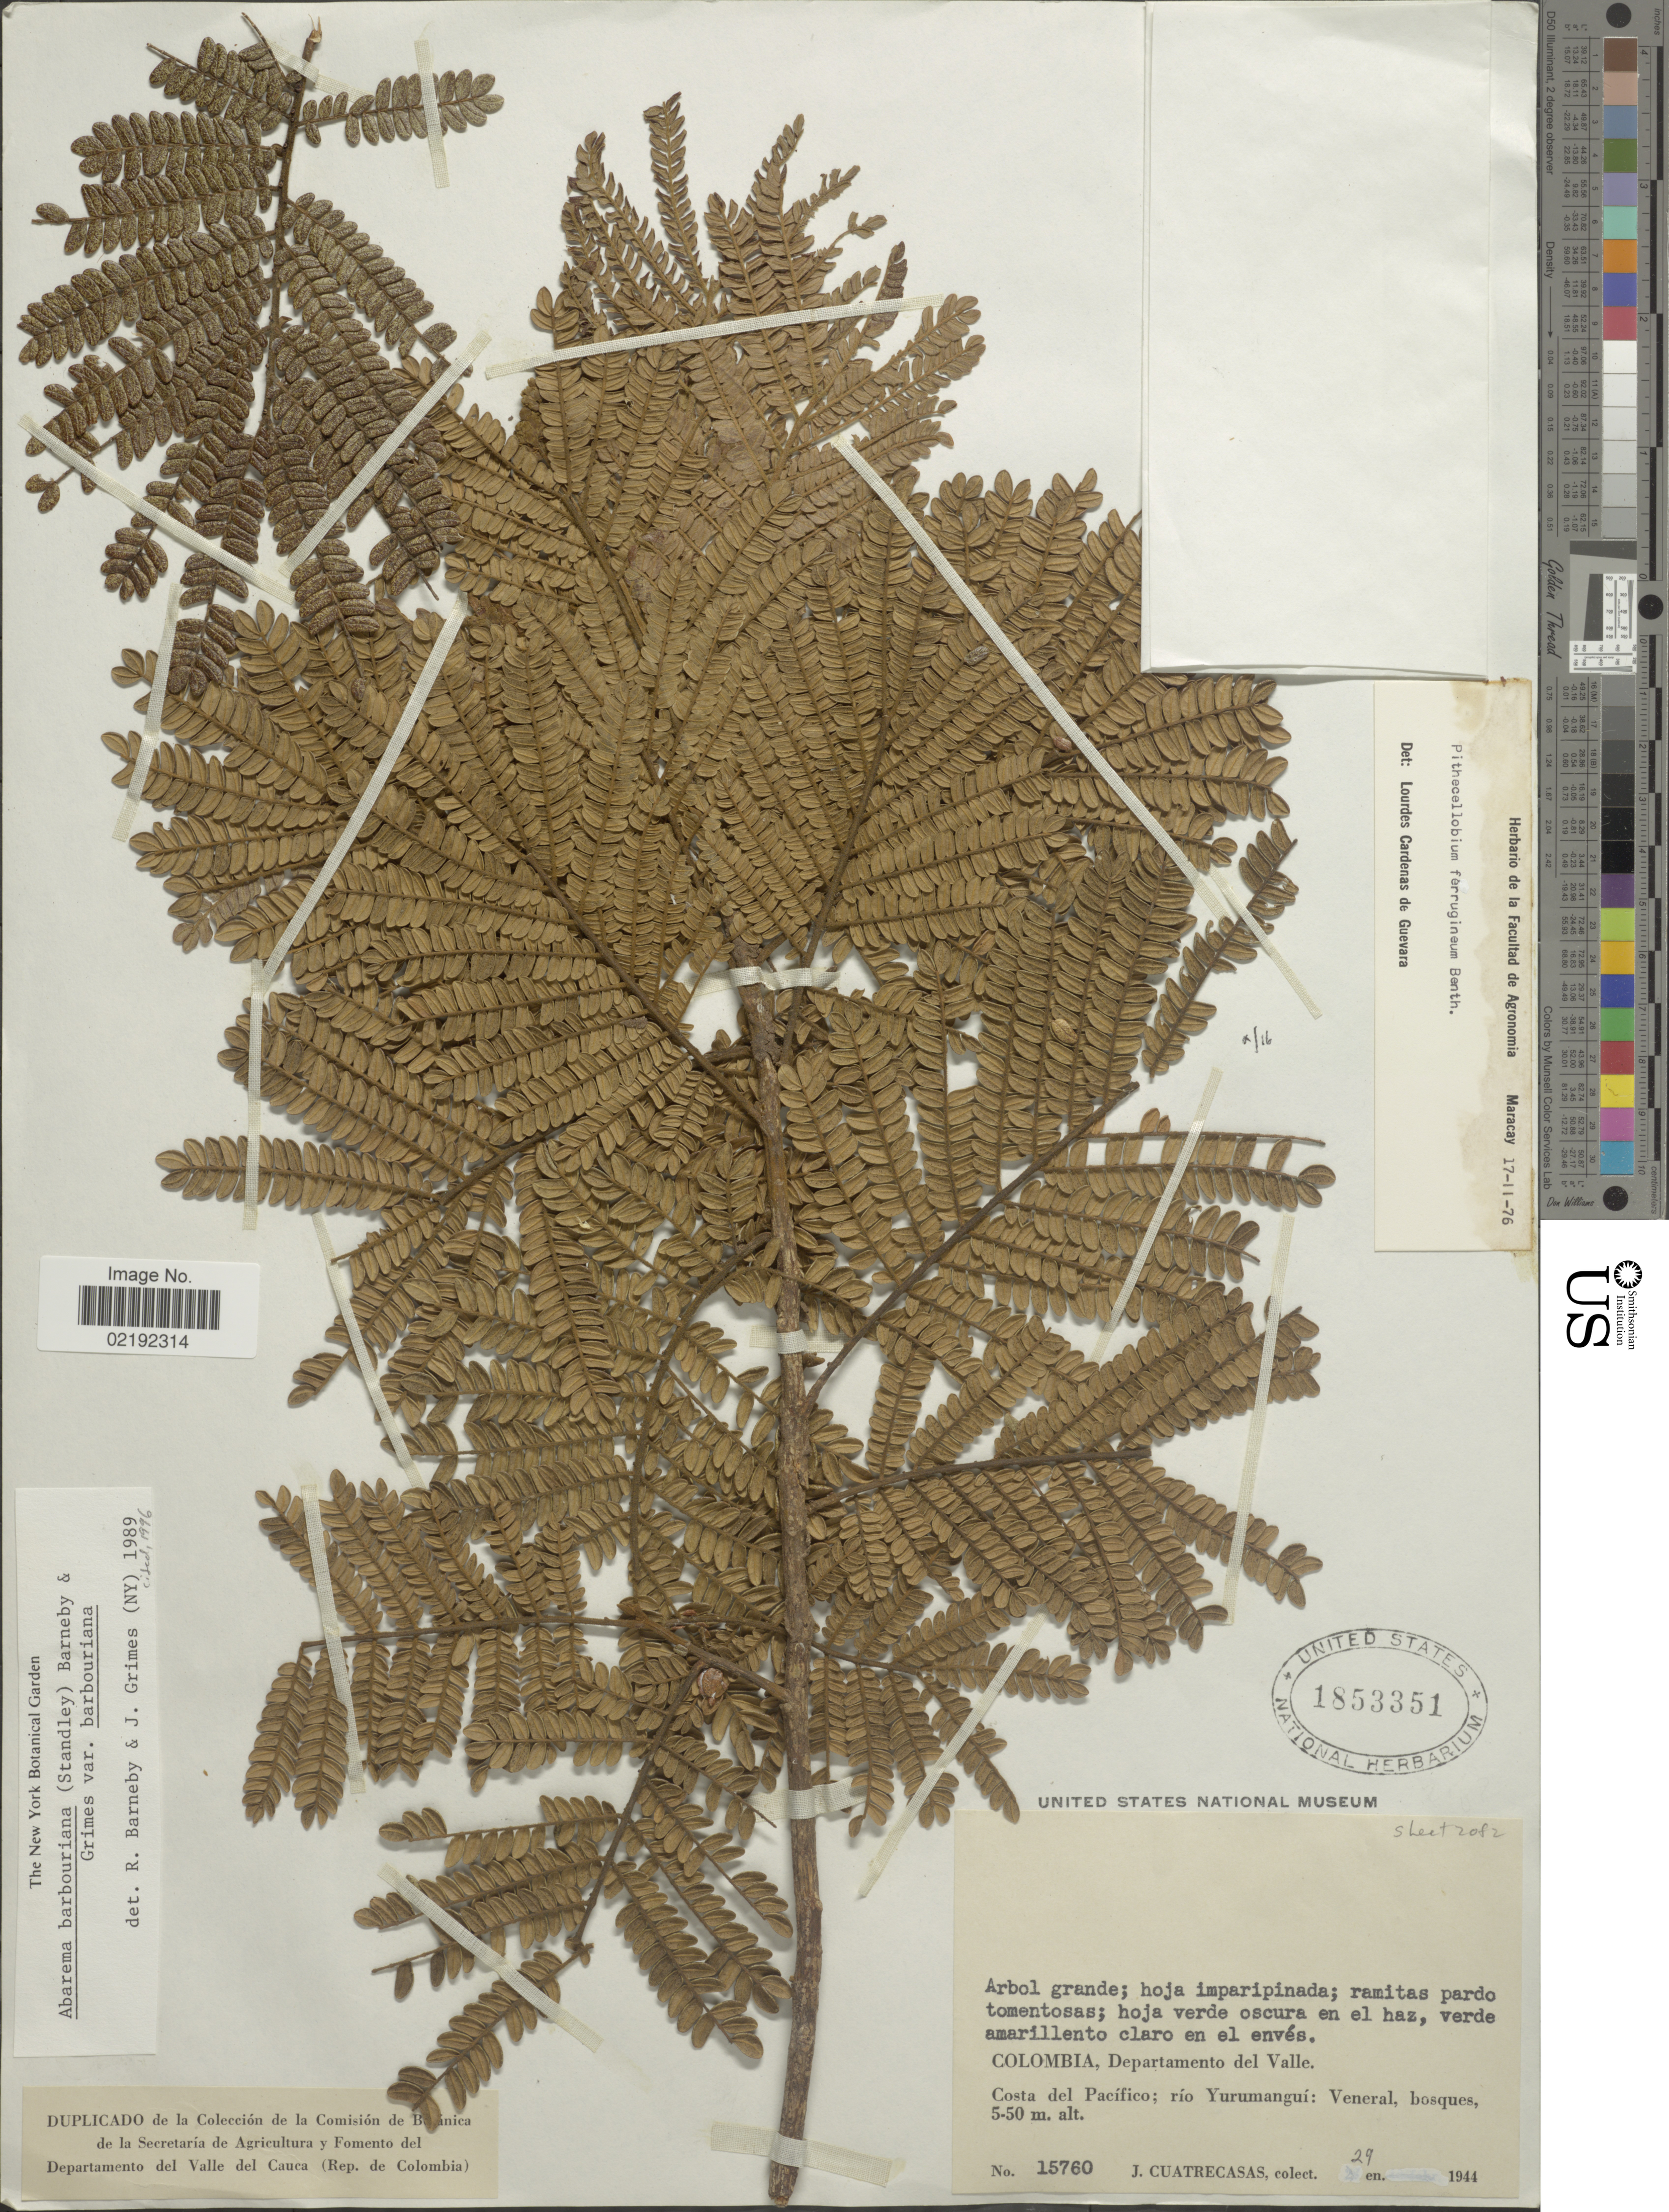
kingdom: Plantae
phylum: Tracheophyta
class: Magnoliopsida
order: Fabales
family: Fabaceae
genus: Abarema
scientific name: Abarema barbouriana var. barbouriana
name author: (Standl.) Barneby & J.W. Grimes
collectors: J. Cuatrecasas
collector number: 15760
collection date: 1944-01-29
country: Colombia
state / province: Valle del Cauca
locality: Departamento del Valle, Costa del Pacifico, rio Yurumangui, Veneral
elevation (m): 5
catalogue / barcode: US 1853351